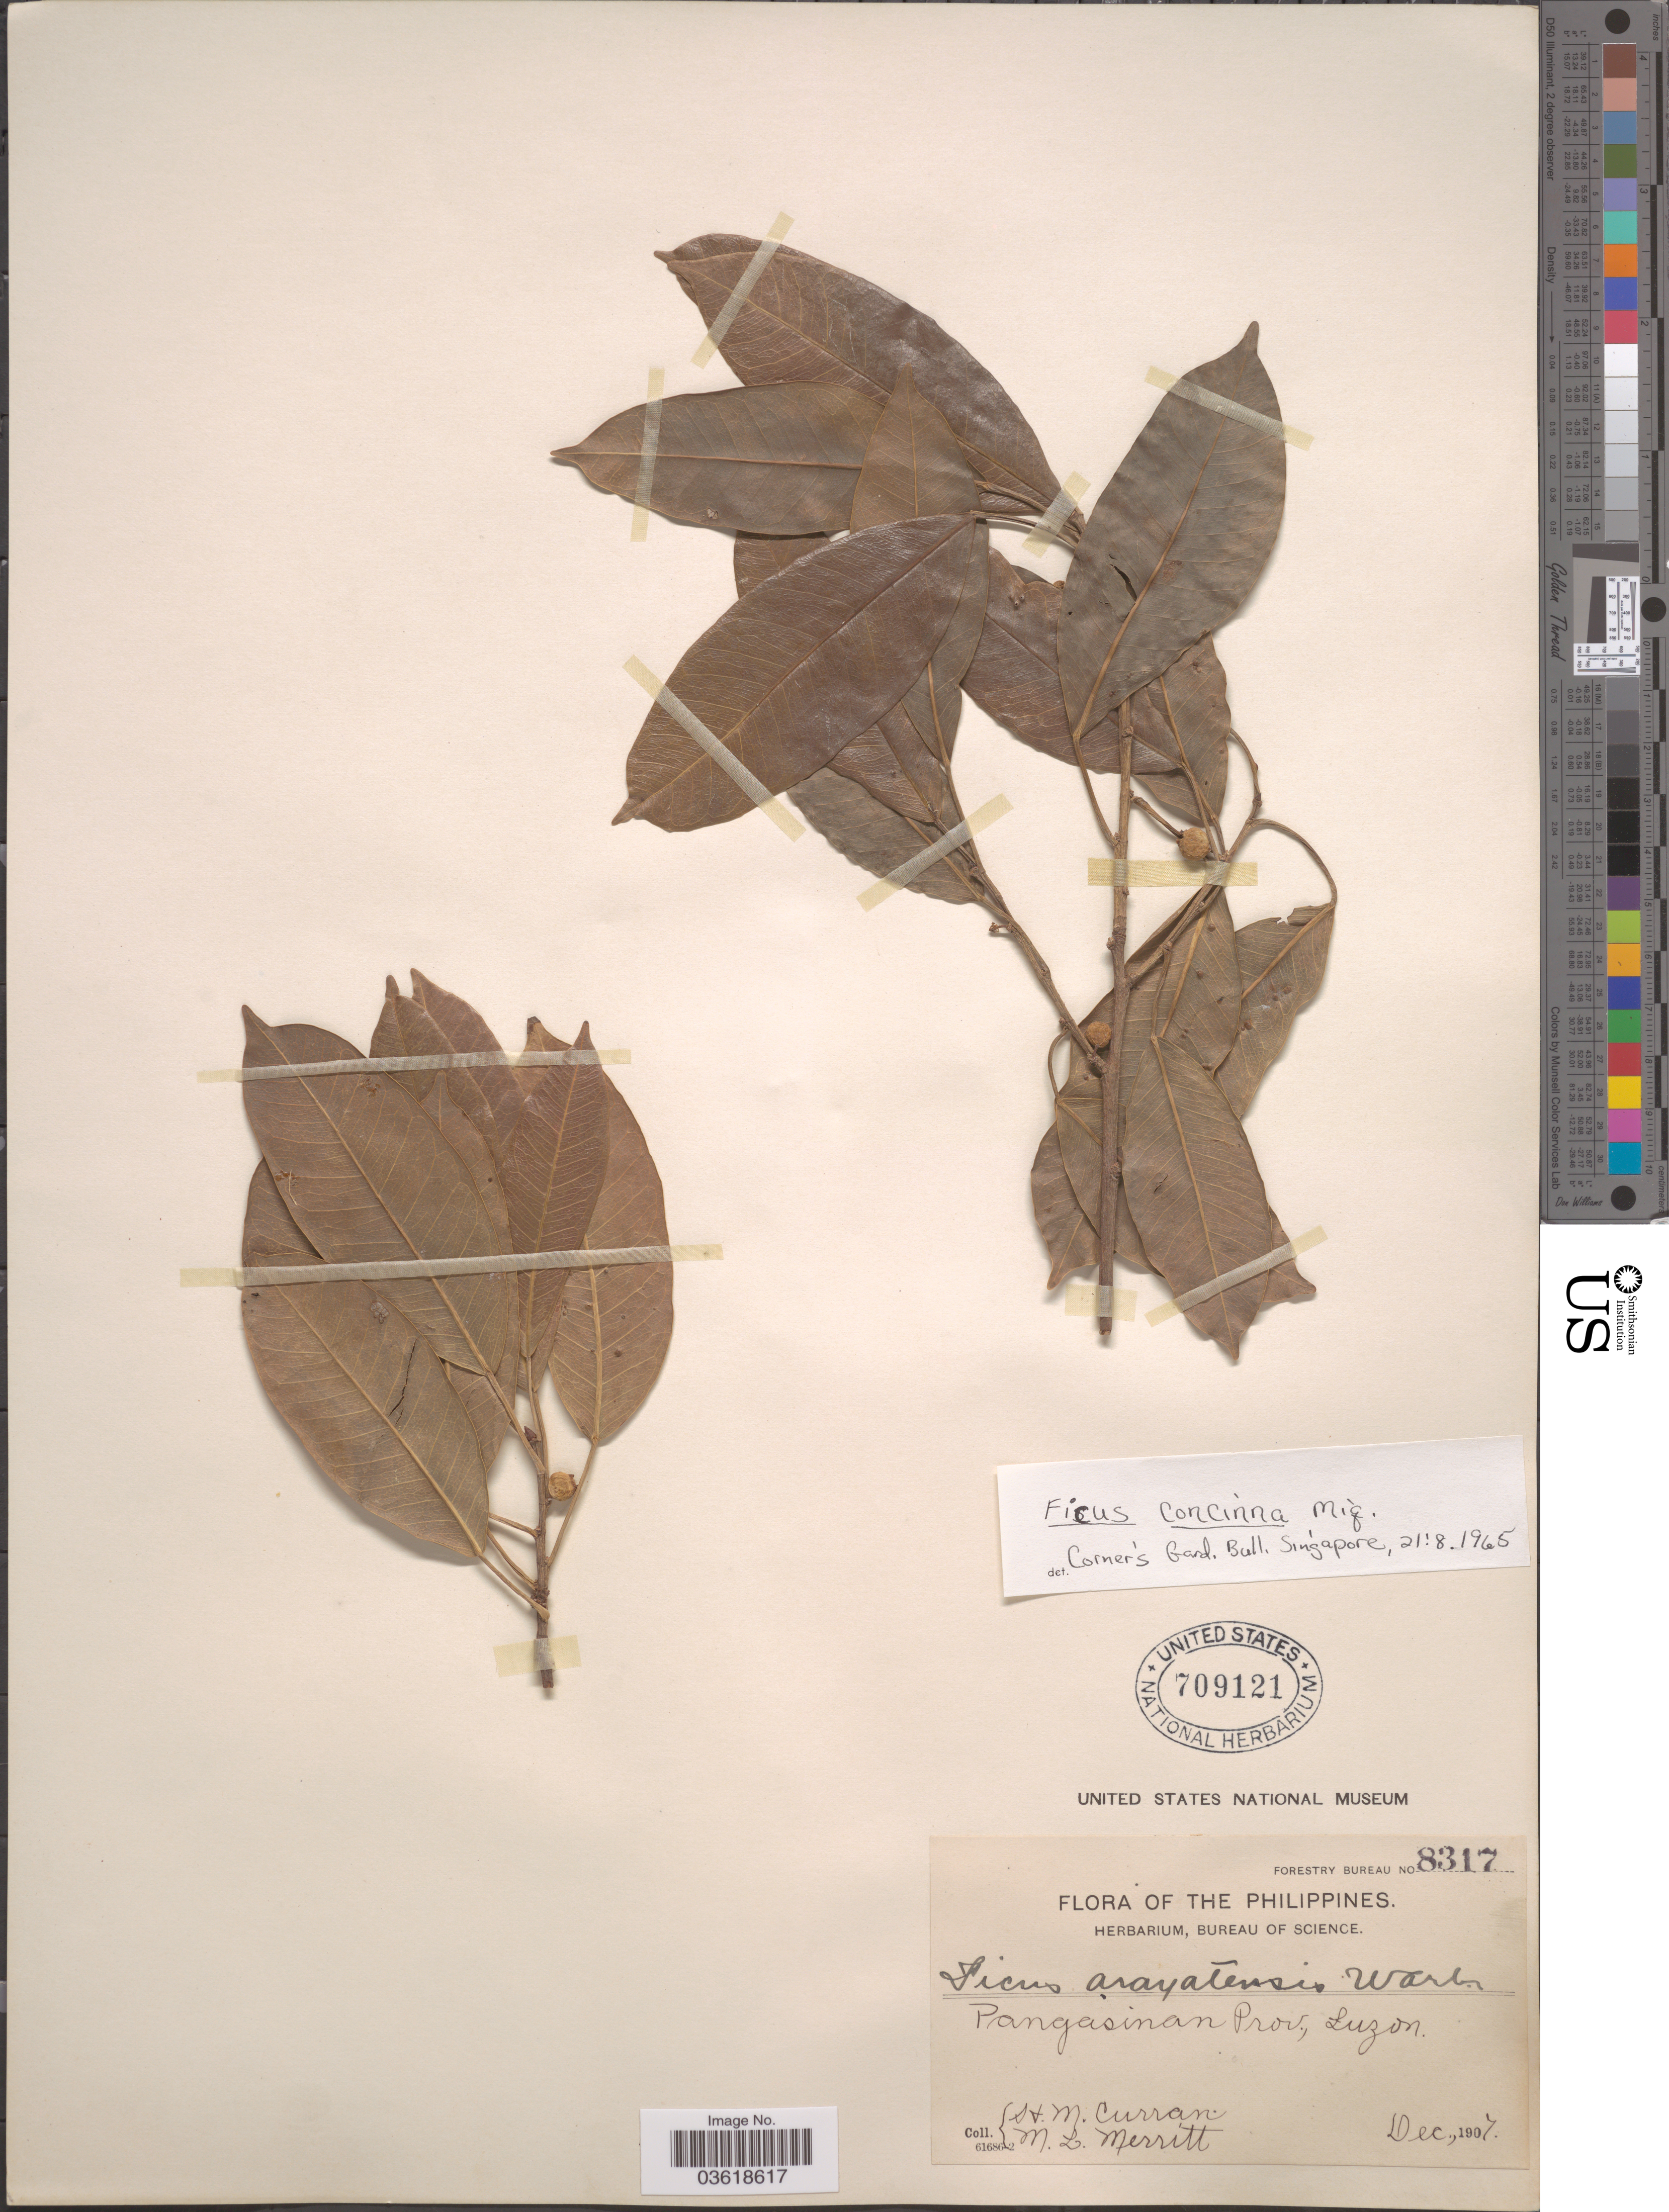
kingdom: Plantae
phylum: Tracheophyta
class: Magnoliopsida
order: Rosales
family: Moraceae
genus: Ficus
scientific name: Ficus concinna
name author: Miq.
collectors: H. M. Curran & M. L. Merritt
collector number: Forestry Bureau 8317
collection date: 1907-12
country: Philippines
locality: Pangasinan Prov., Luzon.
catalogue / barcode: US 709121